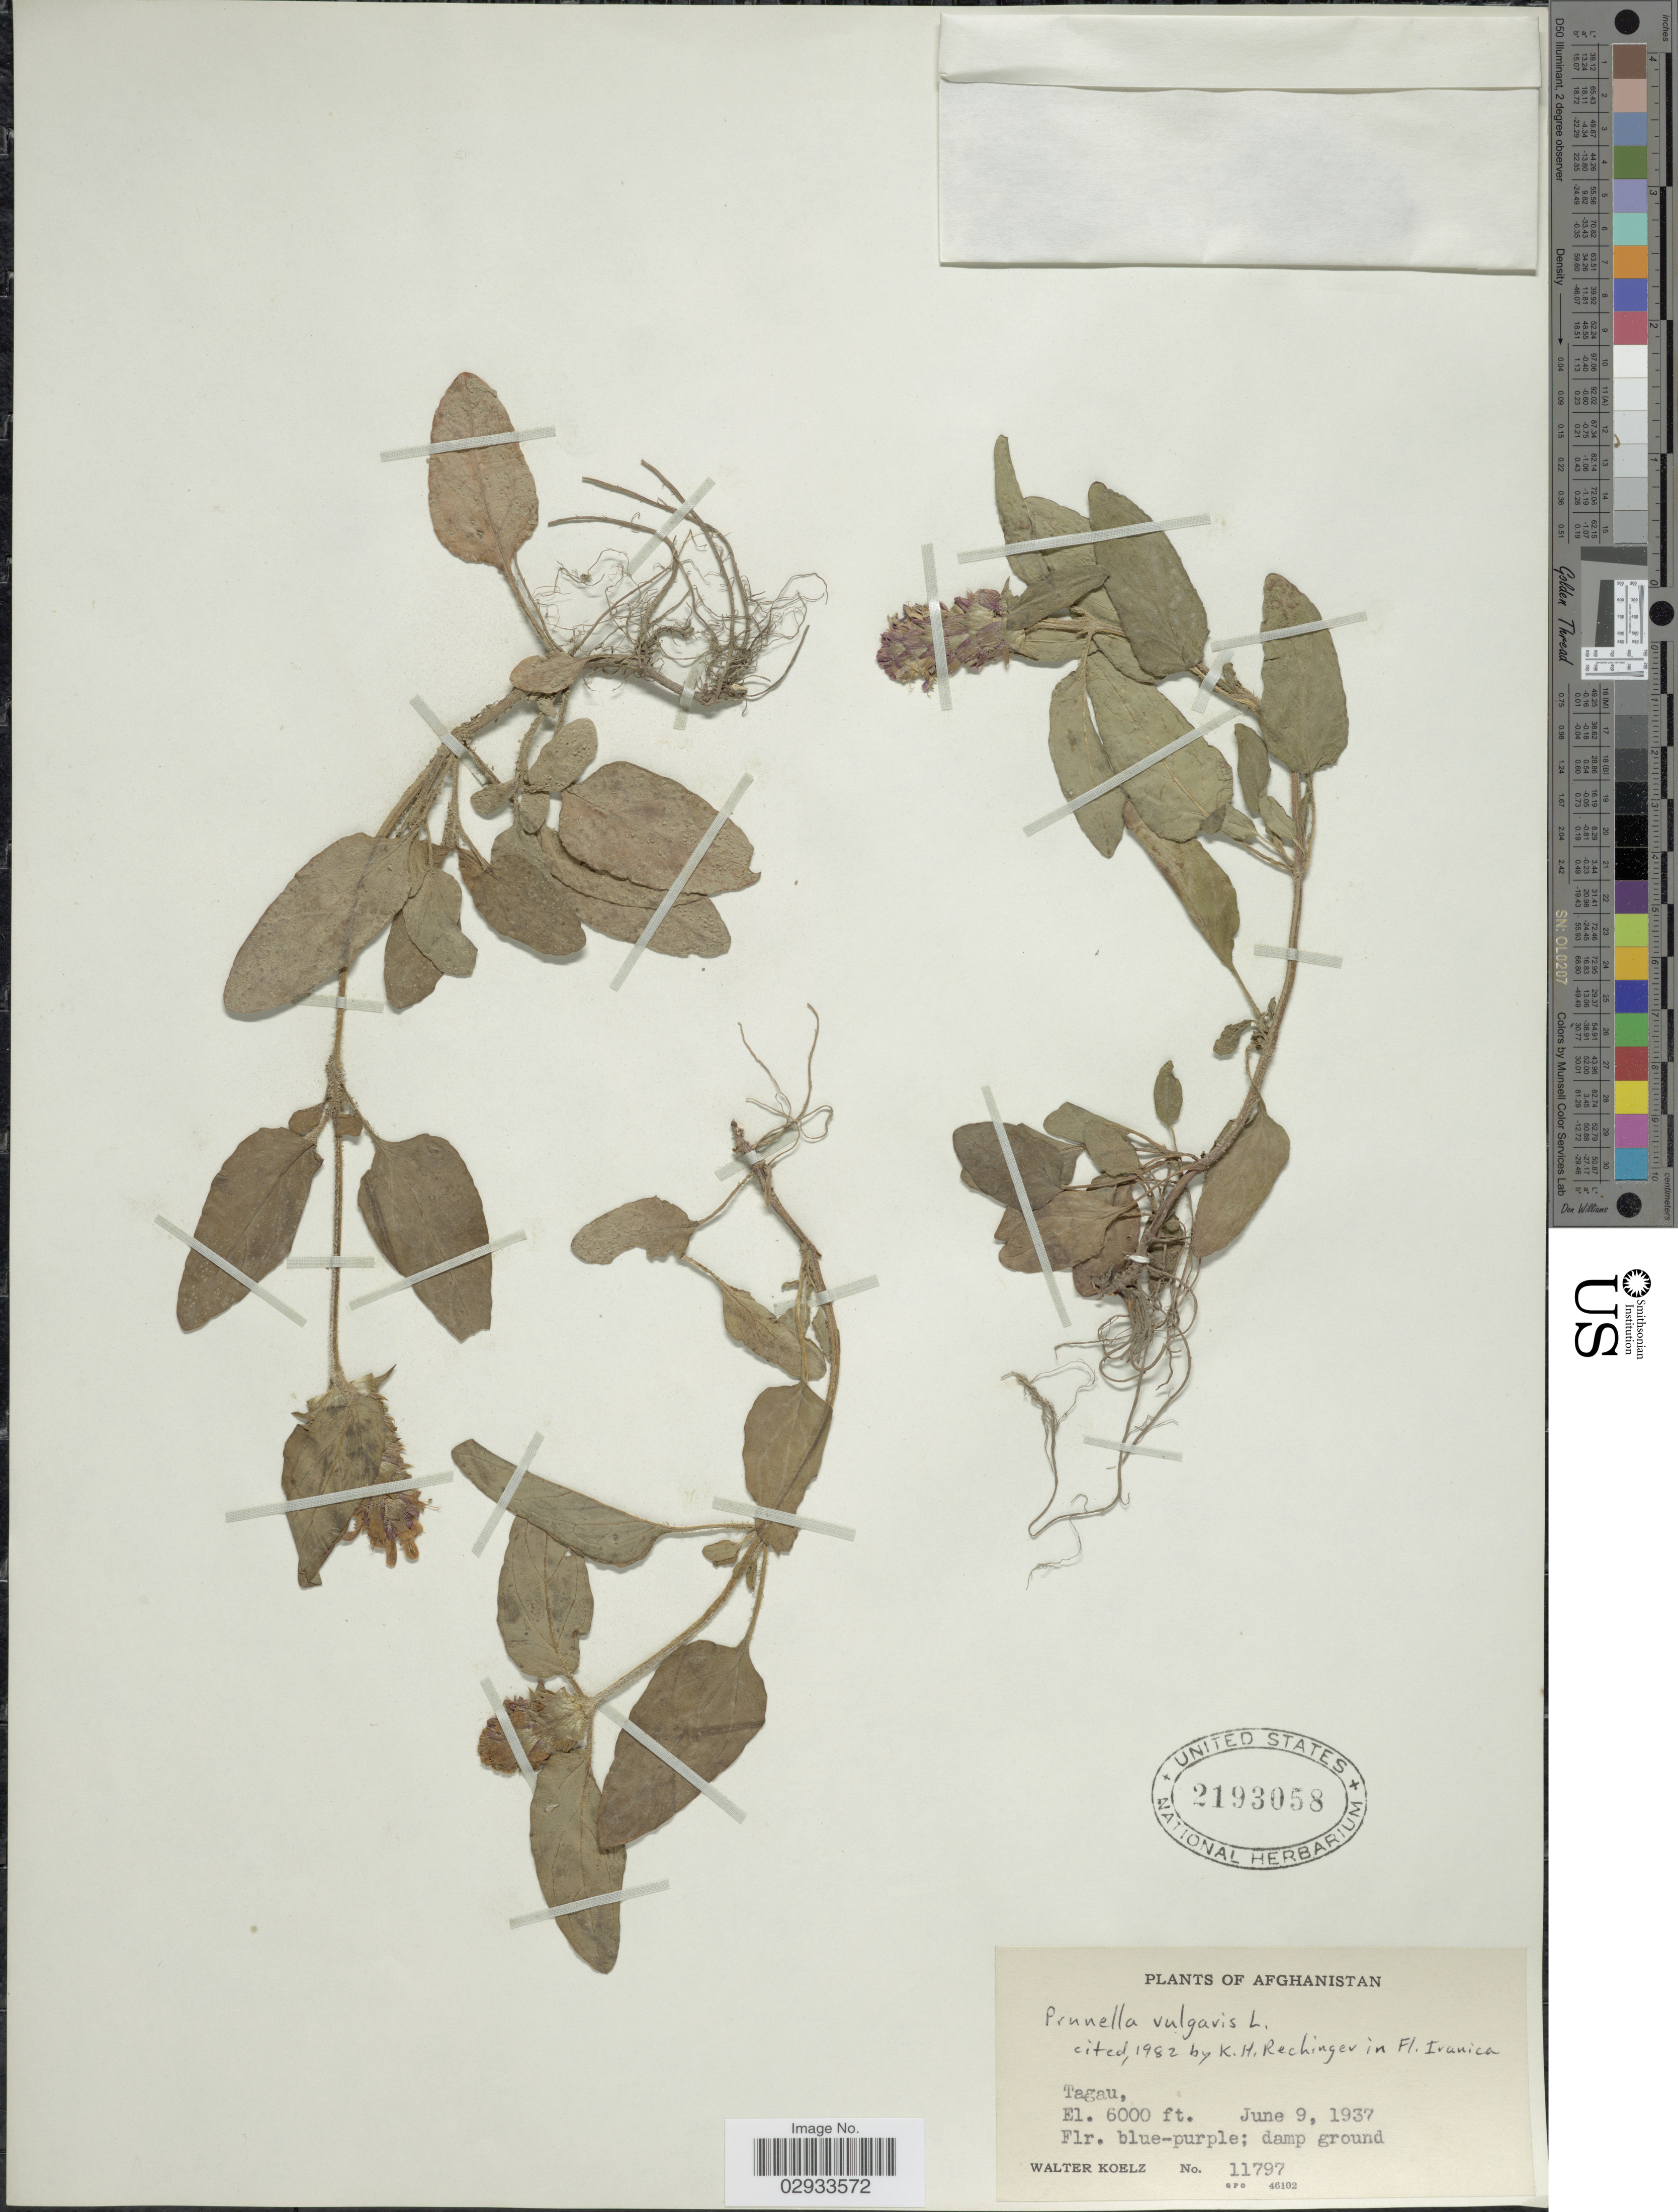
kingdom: Plantae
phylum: Tracheophyta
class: Magnoliopsida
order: Lamiales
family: Lamiaceae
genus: Prunella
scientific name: Prunella vulgaris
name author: L.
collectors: W. N. Koelz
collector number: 11797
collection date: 1937-06-09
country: Afghanistan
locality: Tagau.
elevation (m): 1829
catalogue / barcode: US 2193058